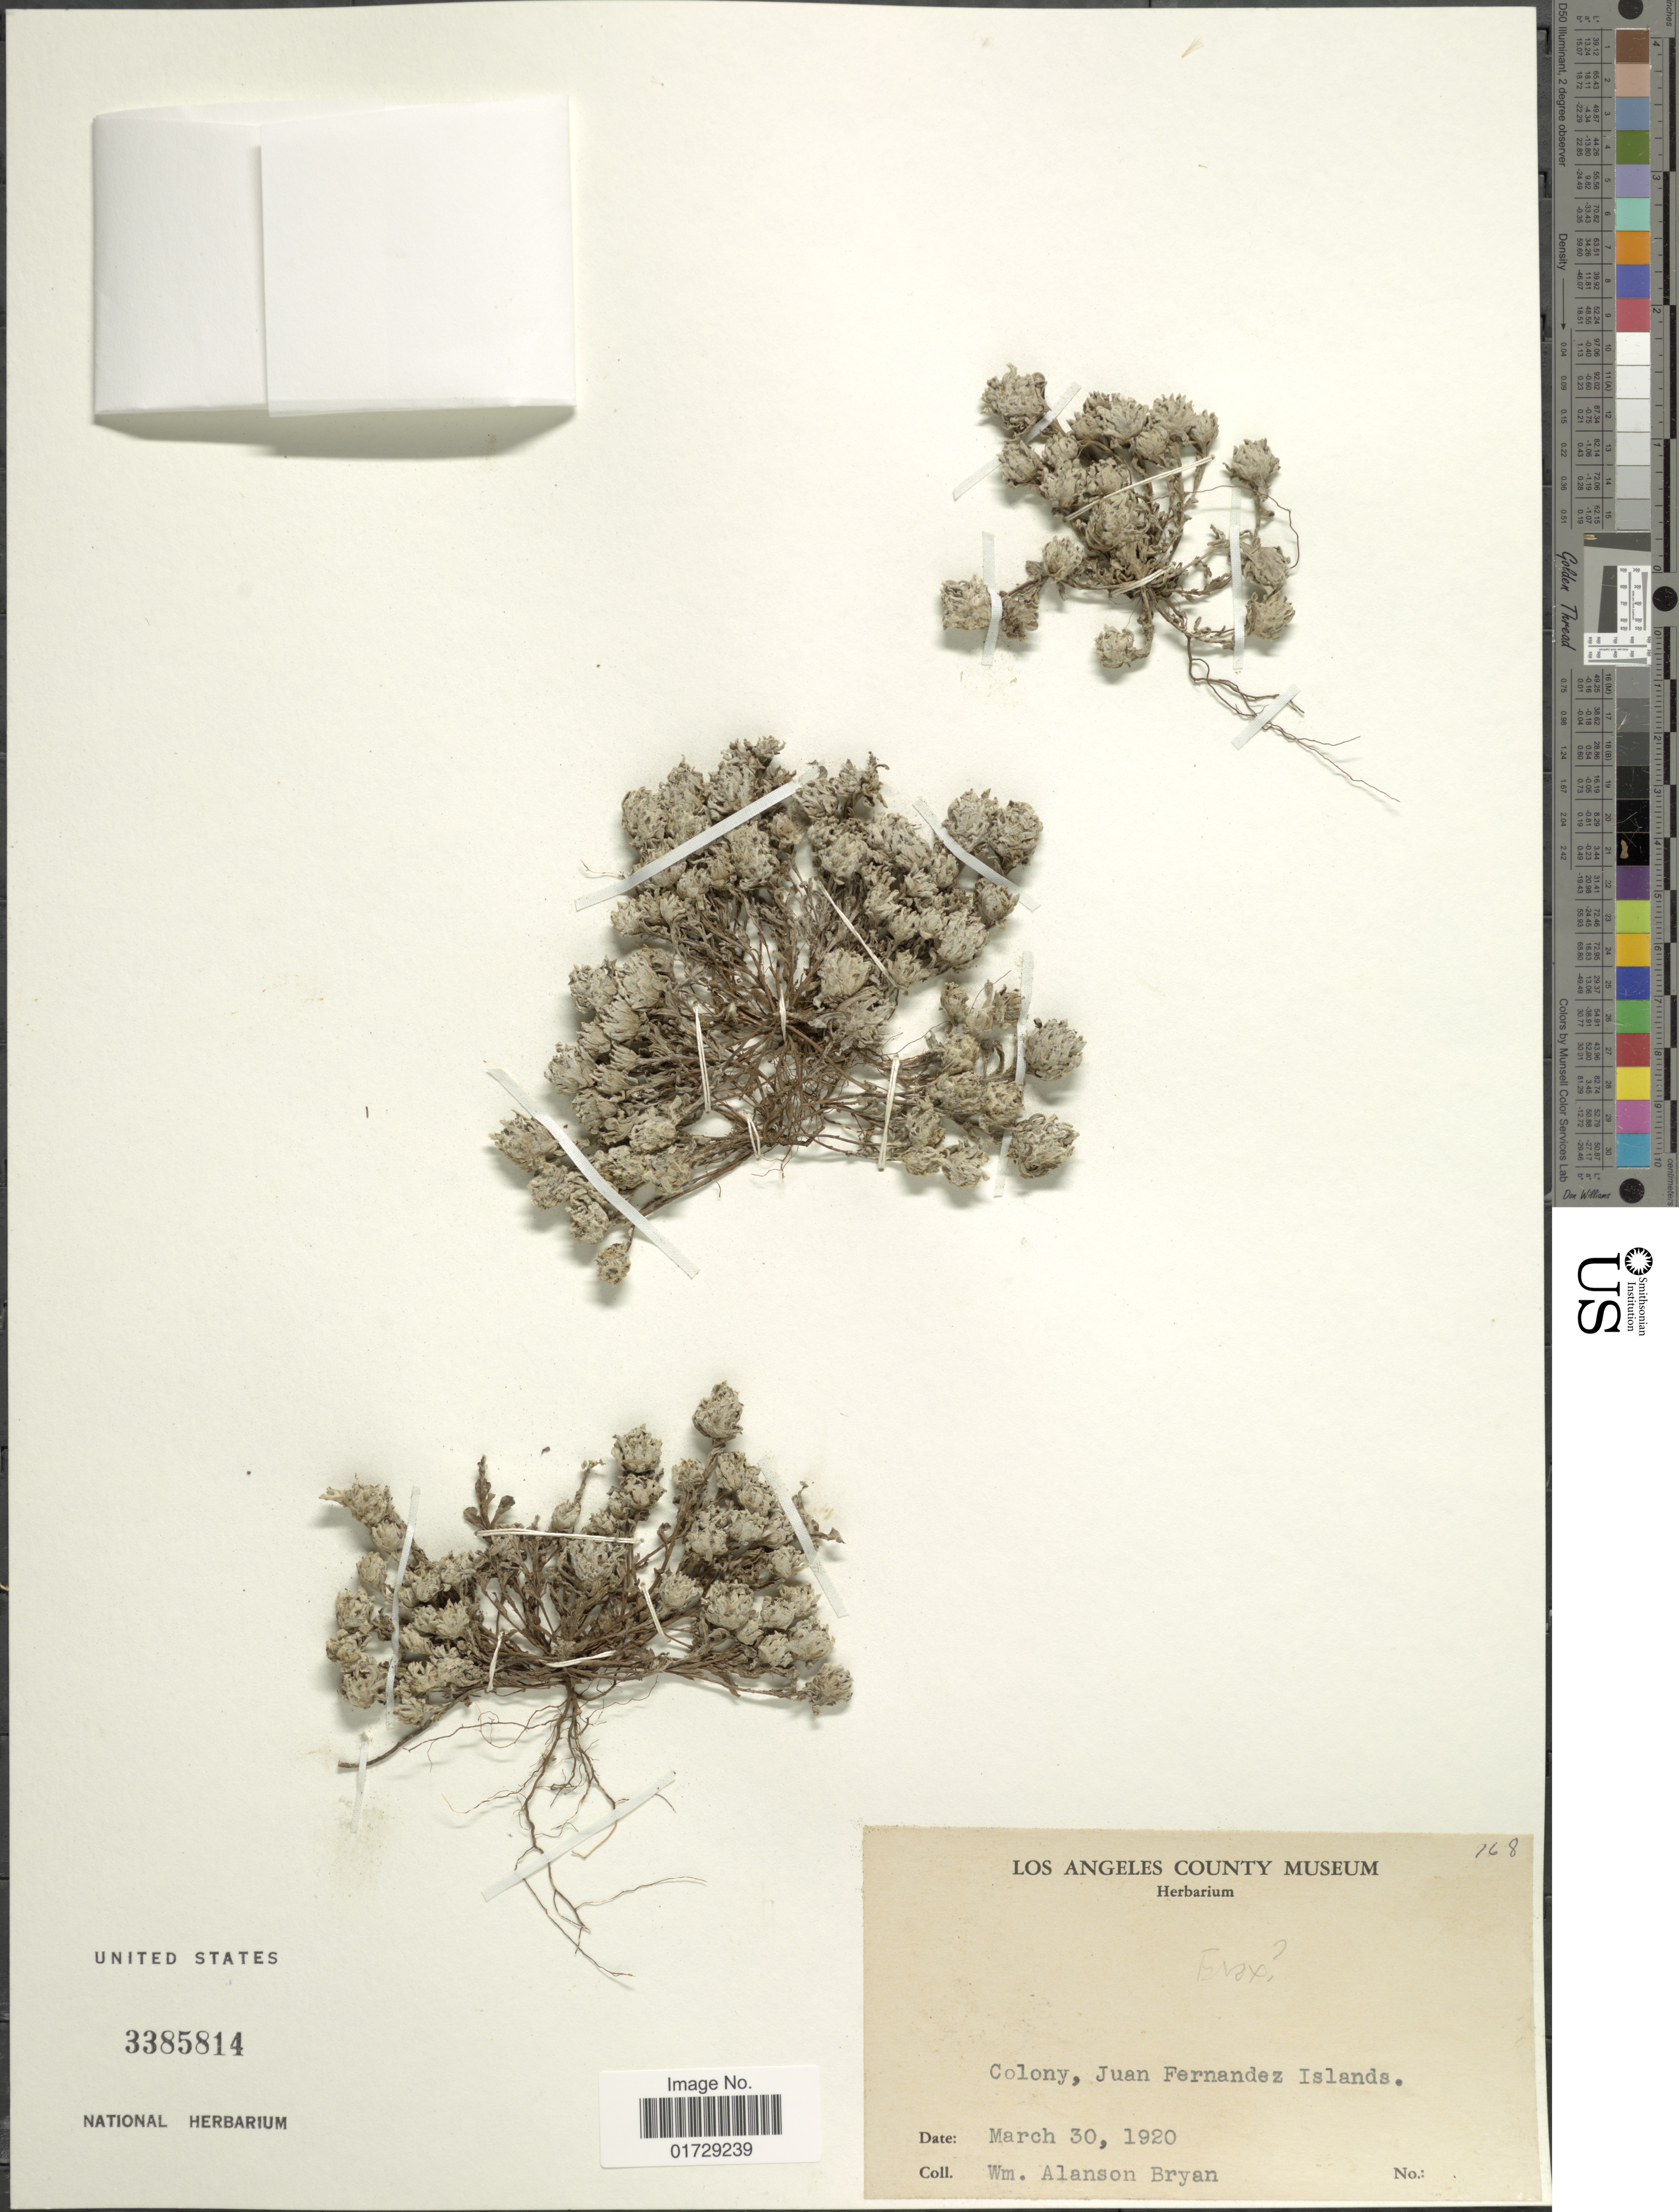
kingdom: Plantae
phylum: Tracheophyta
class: Magnoliopsida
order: Asterales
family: Asteraceae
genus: Evax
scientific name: Evax sp.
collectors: W. Bryan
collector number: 168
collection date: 1920-03-30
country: Chile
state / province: Valparaíso (V)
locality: Colony, Juan Fernandez Islands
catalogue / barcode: US 3385814